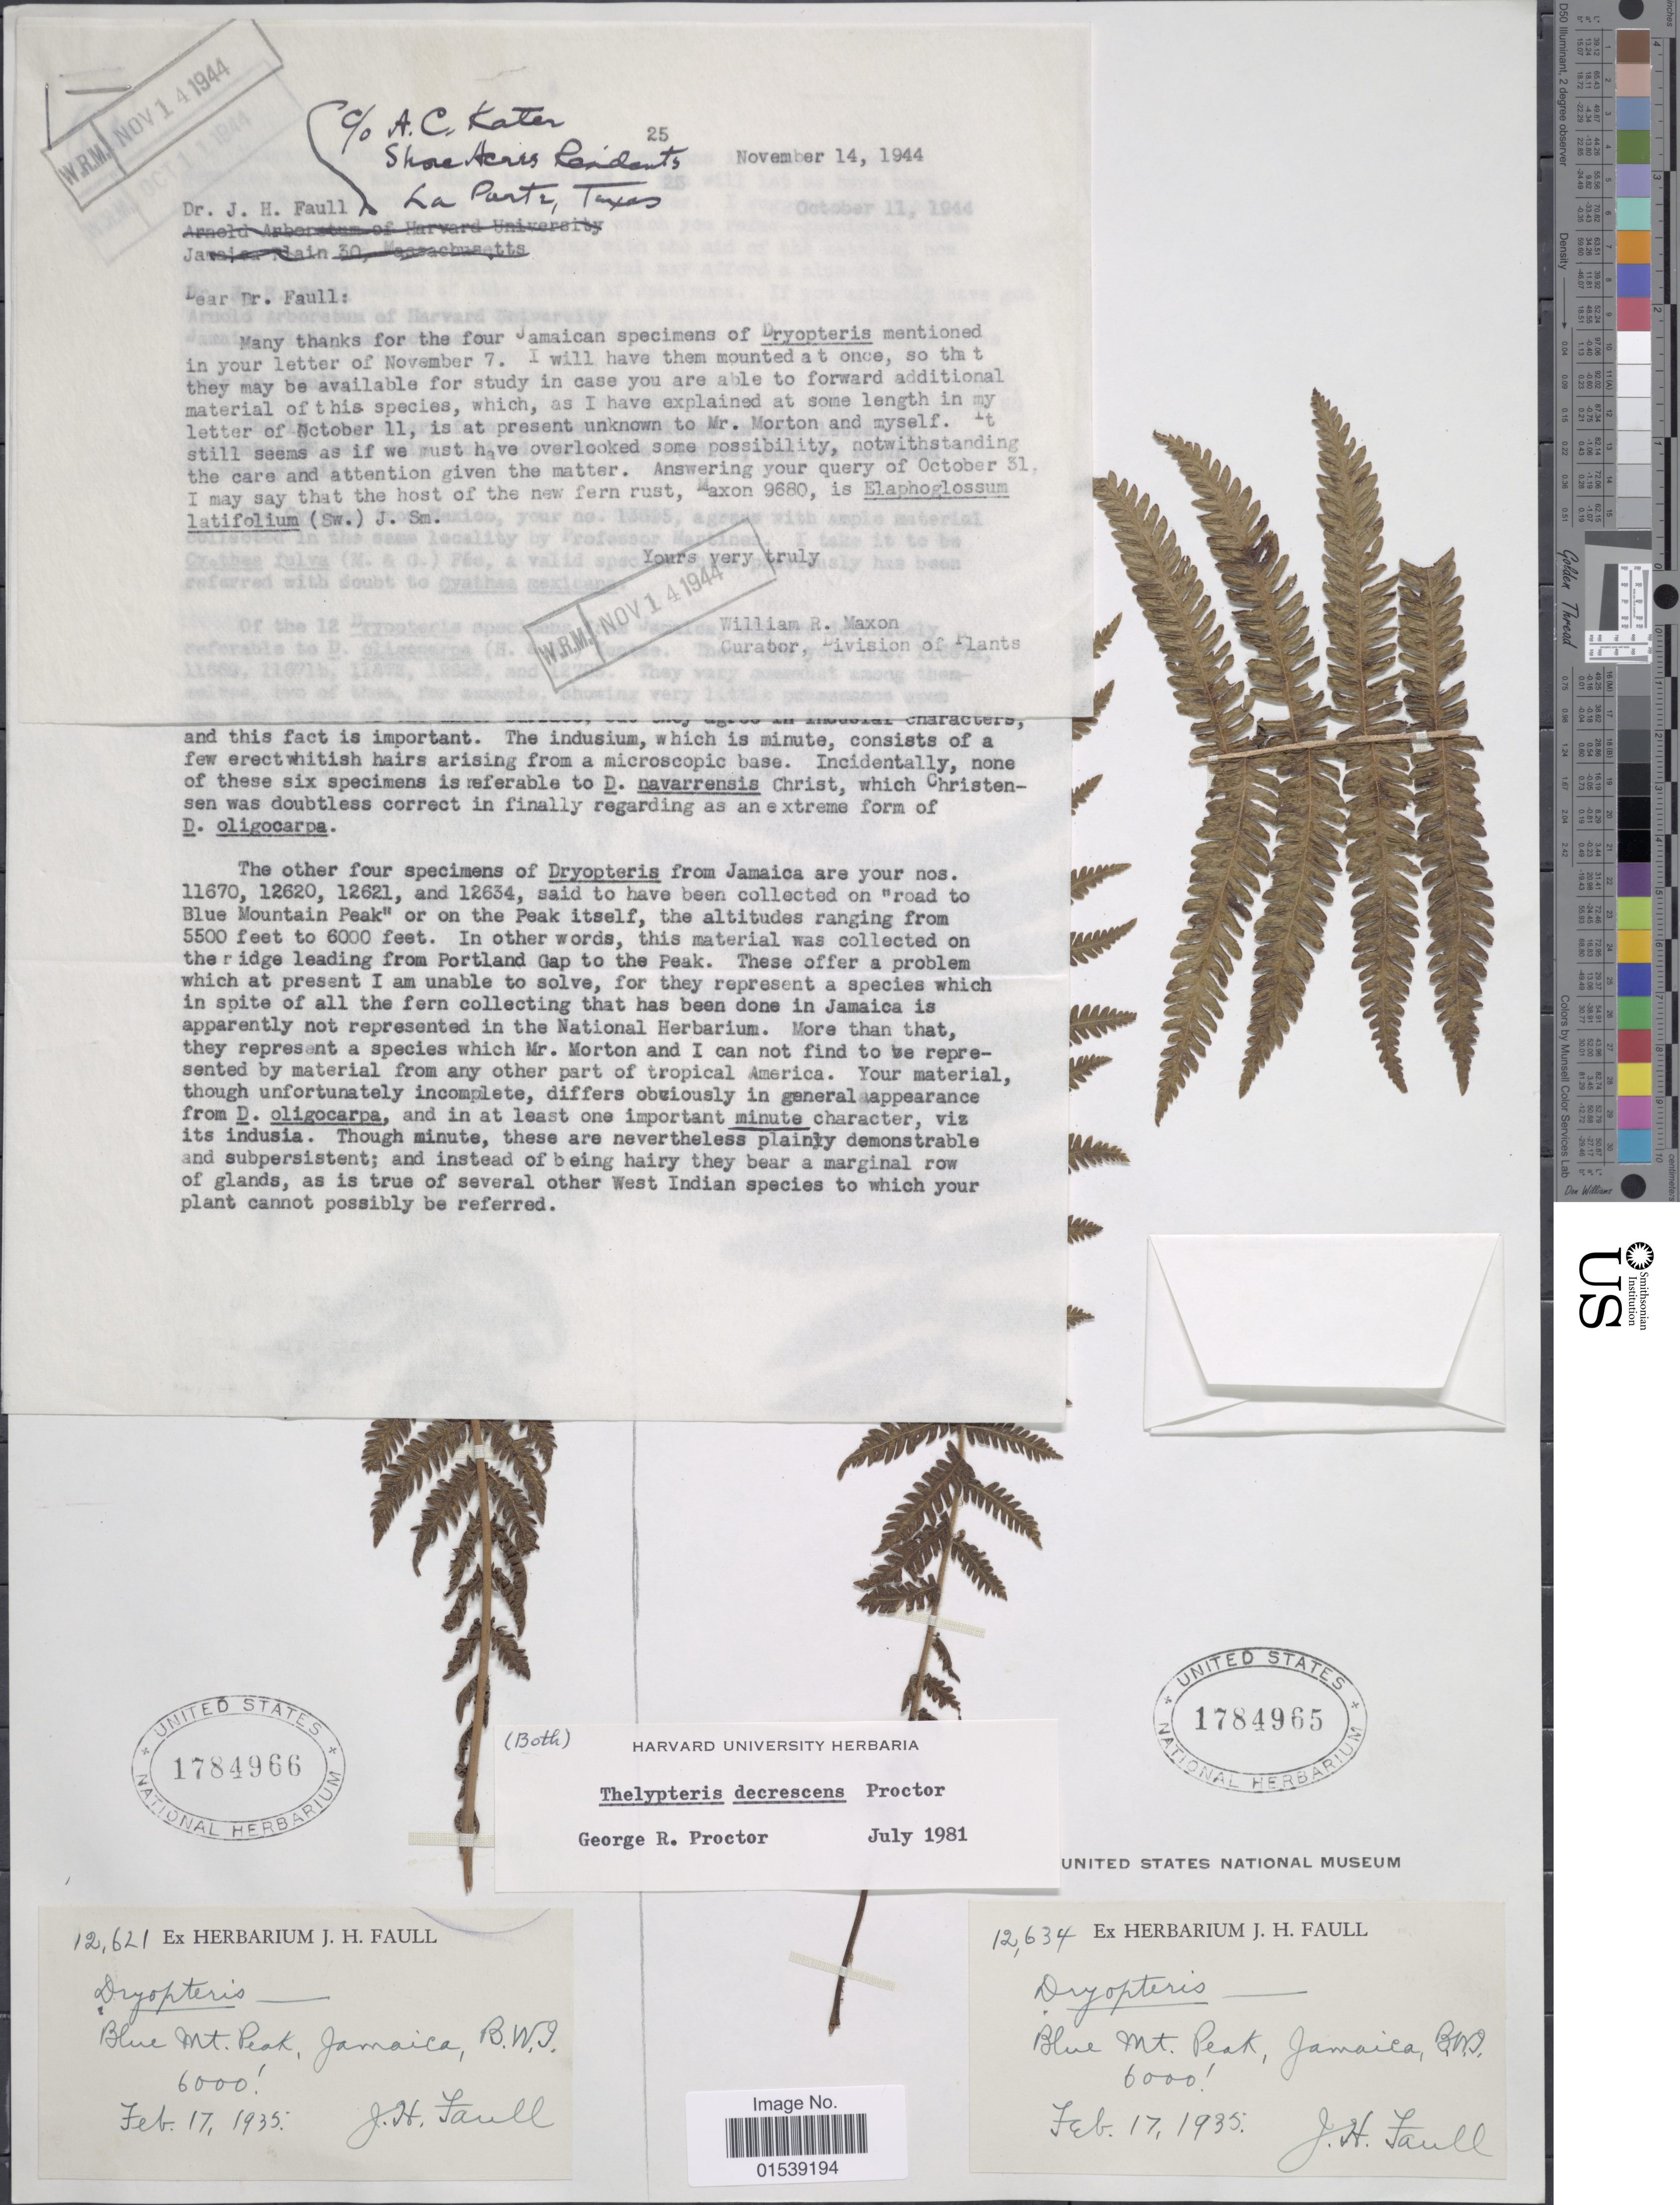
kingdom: Plantae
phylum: Tracheophyta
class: Polypodiopsida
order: Polypodiales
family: Thelypteridaceae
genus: Amauropelta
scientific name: Amauropelta decrescens (Proctor) comb. nov., ined. 2015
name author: (Proctor)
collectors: J. Faull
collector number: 12621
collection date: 1935-02-17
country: Jamaica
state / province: Portland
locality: Blue Mt. Peak, Jamaica, B.W.I., ridge leading from Portland Gap to the Peak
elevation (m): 1829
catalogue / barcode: US 1784966